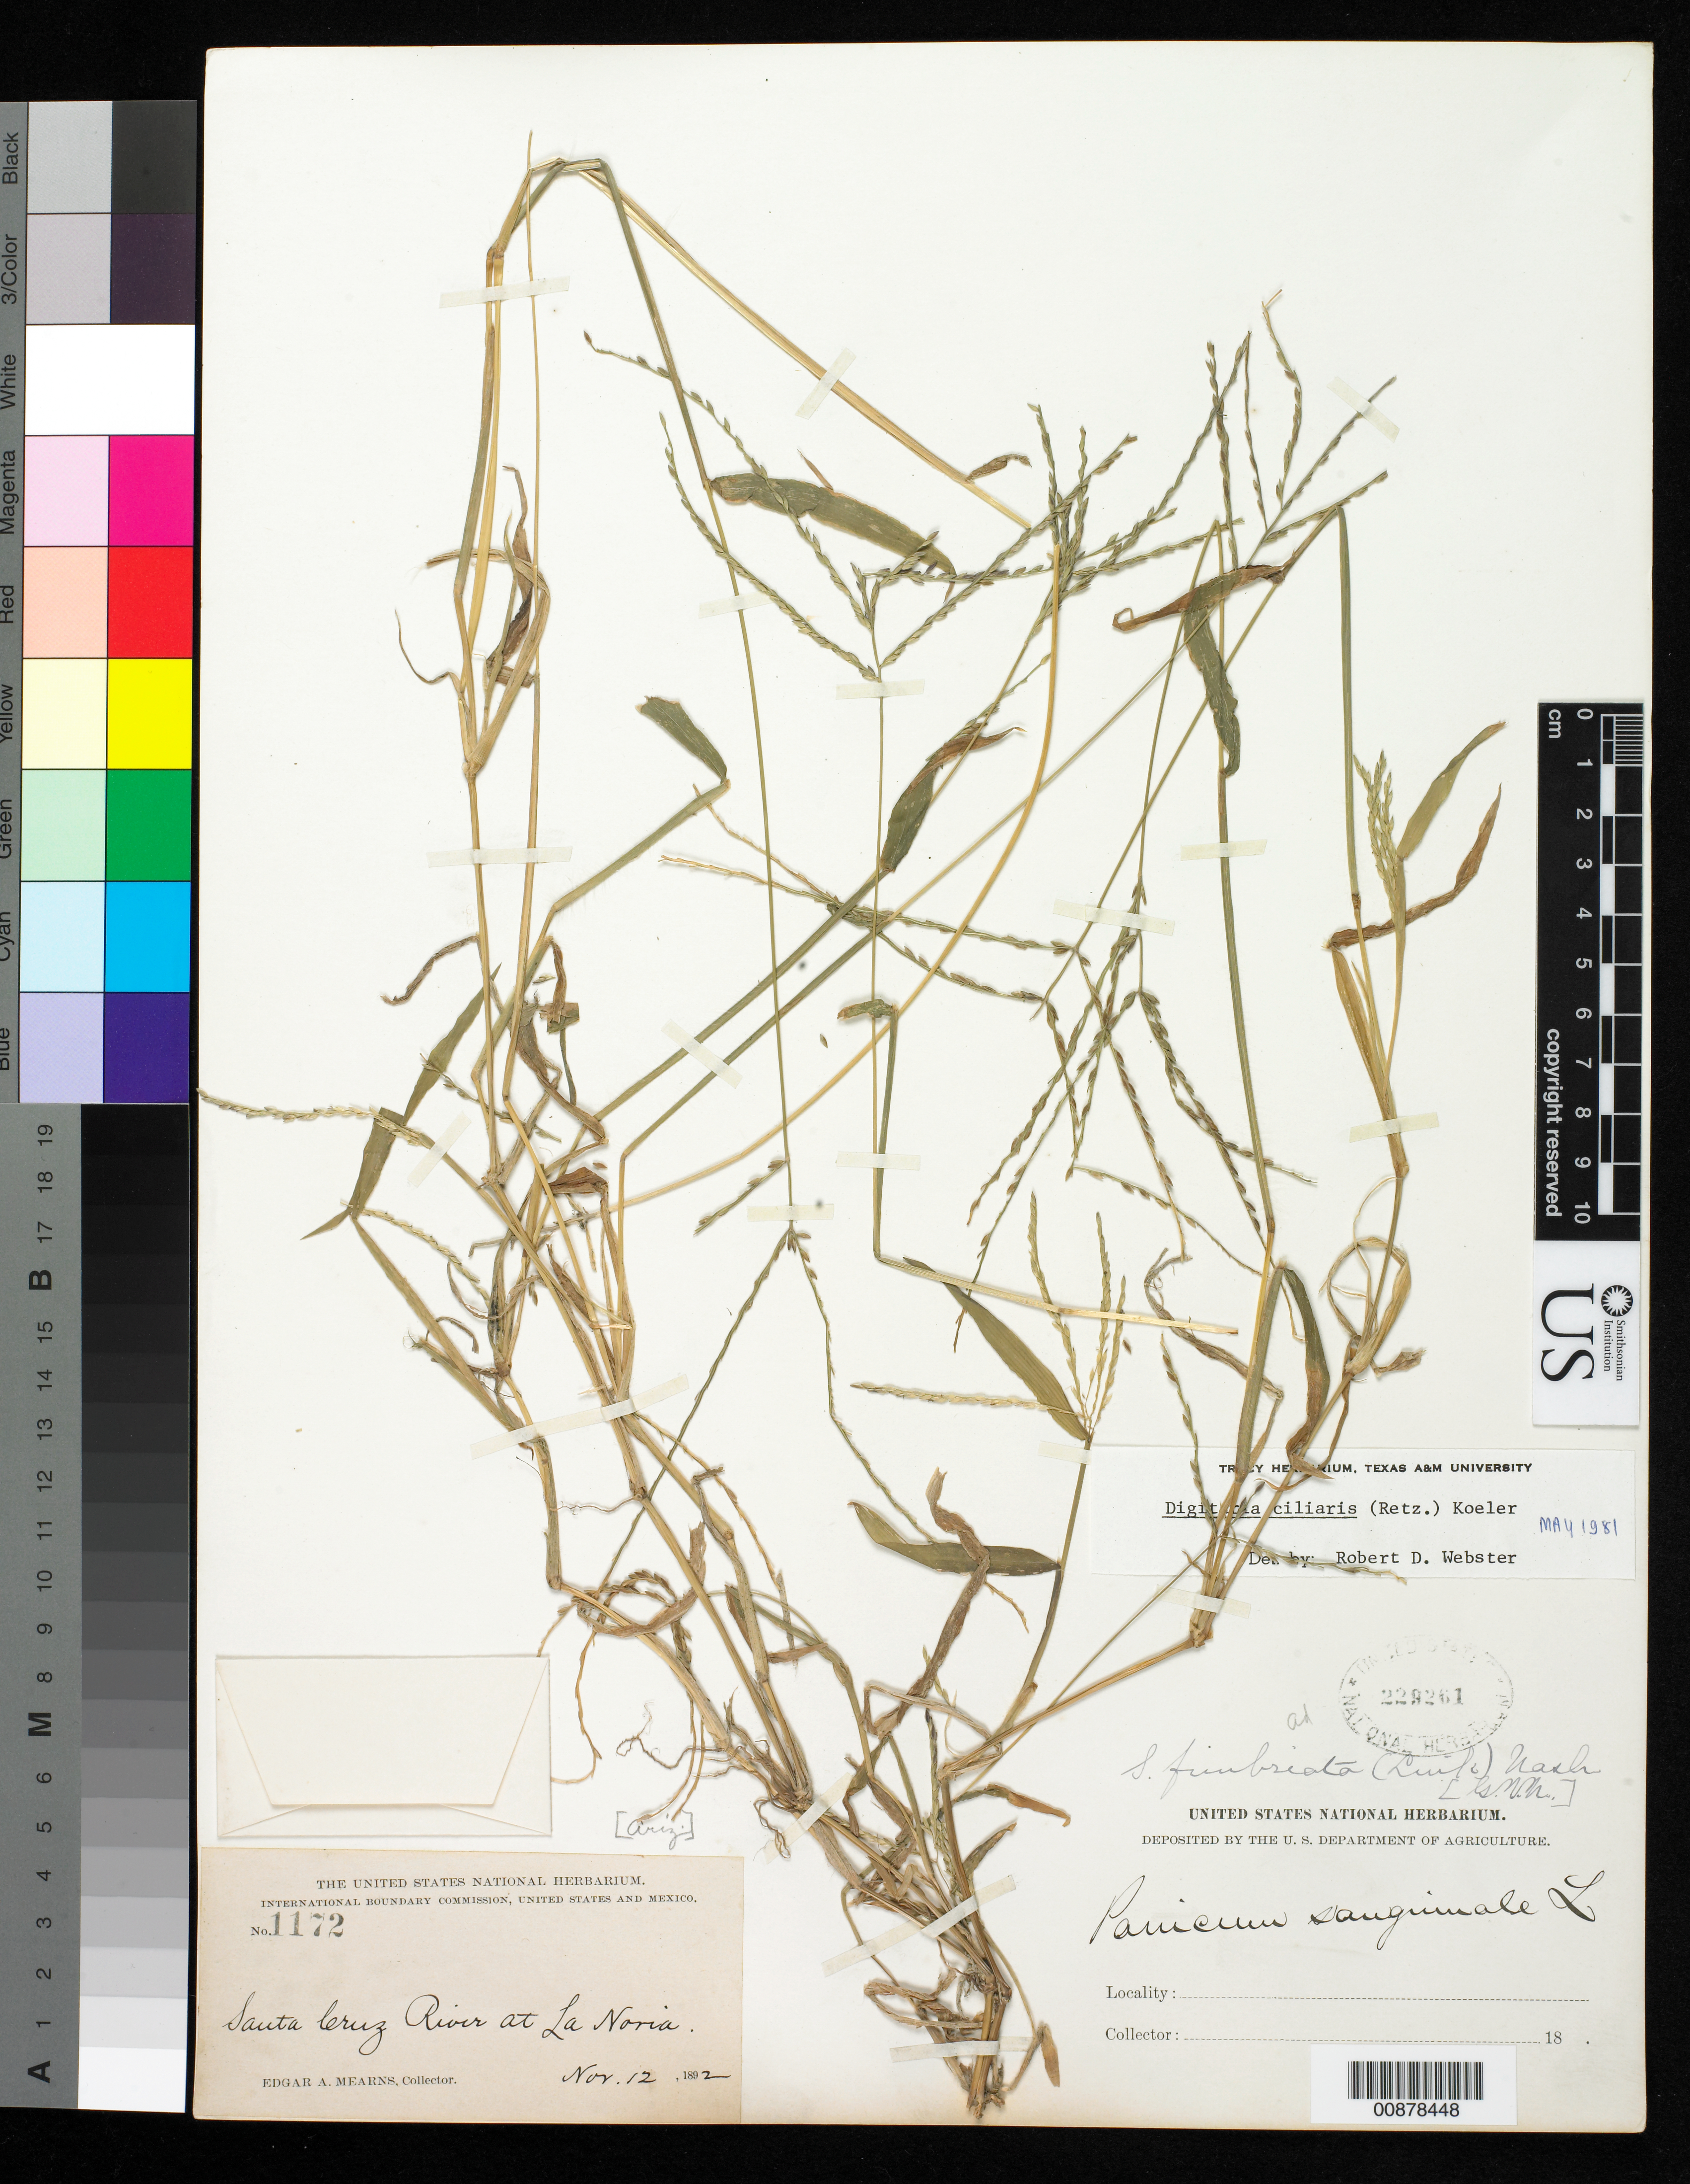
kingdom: Plantae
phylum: Tracheophyta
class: Liliopsida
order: Poales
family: Poaceae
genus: Digitaria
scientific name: Digitaria ciliaris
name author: (Retz.) Koeler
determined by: Webster, Robert D.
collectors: E. A. Mearns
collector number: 1172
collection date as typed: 12 Nov 1892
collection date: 1892-11-12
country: United States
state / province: Arizona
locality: Santa Cruz at La Noria.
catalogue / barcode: US 229261